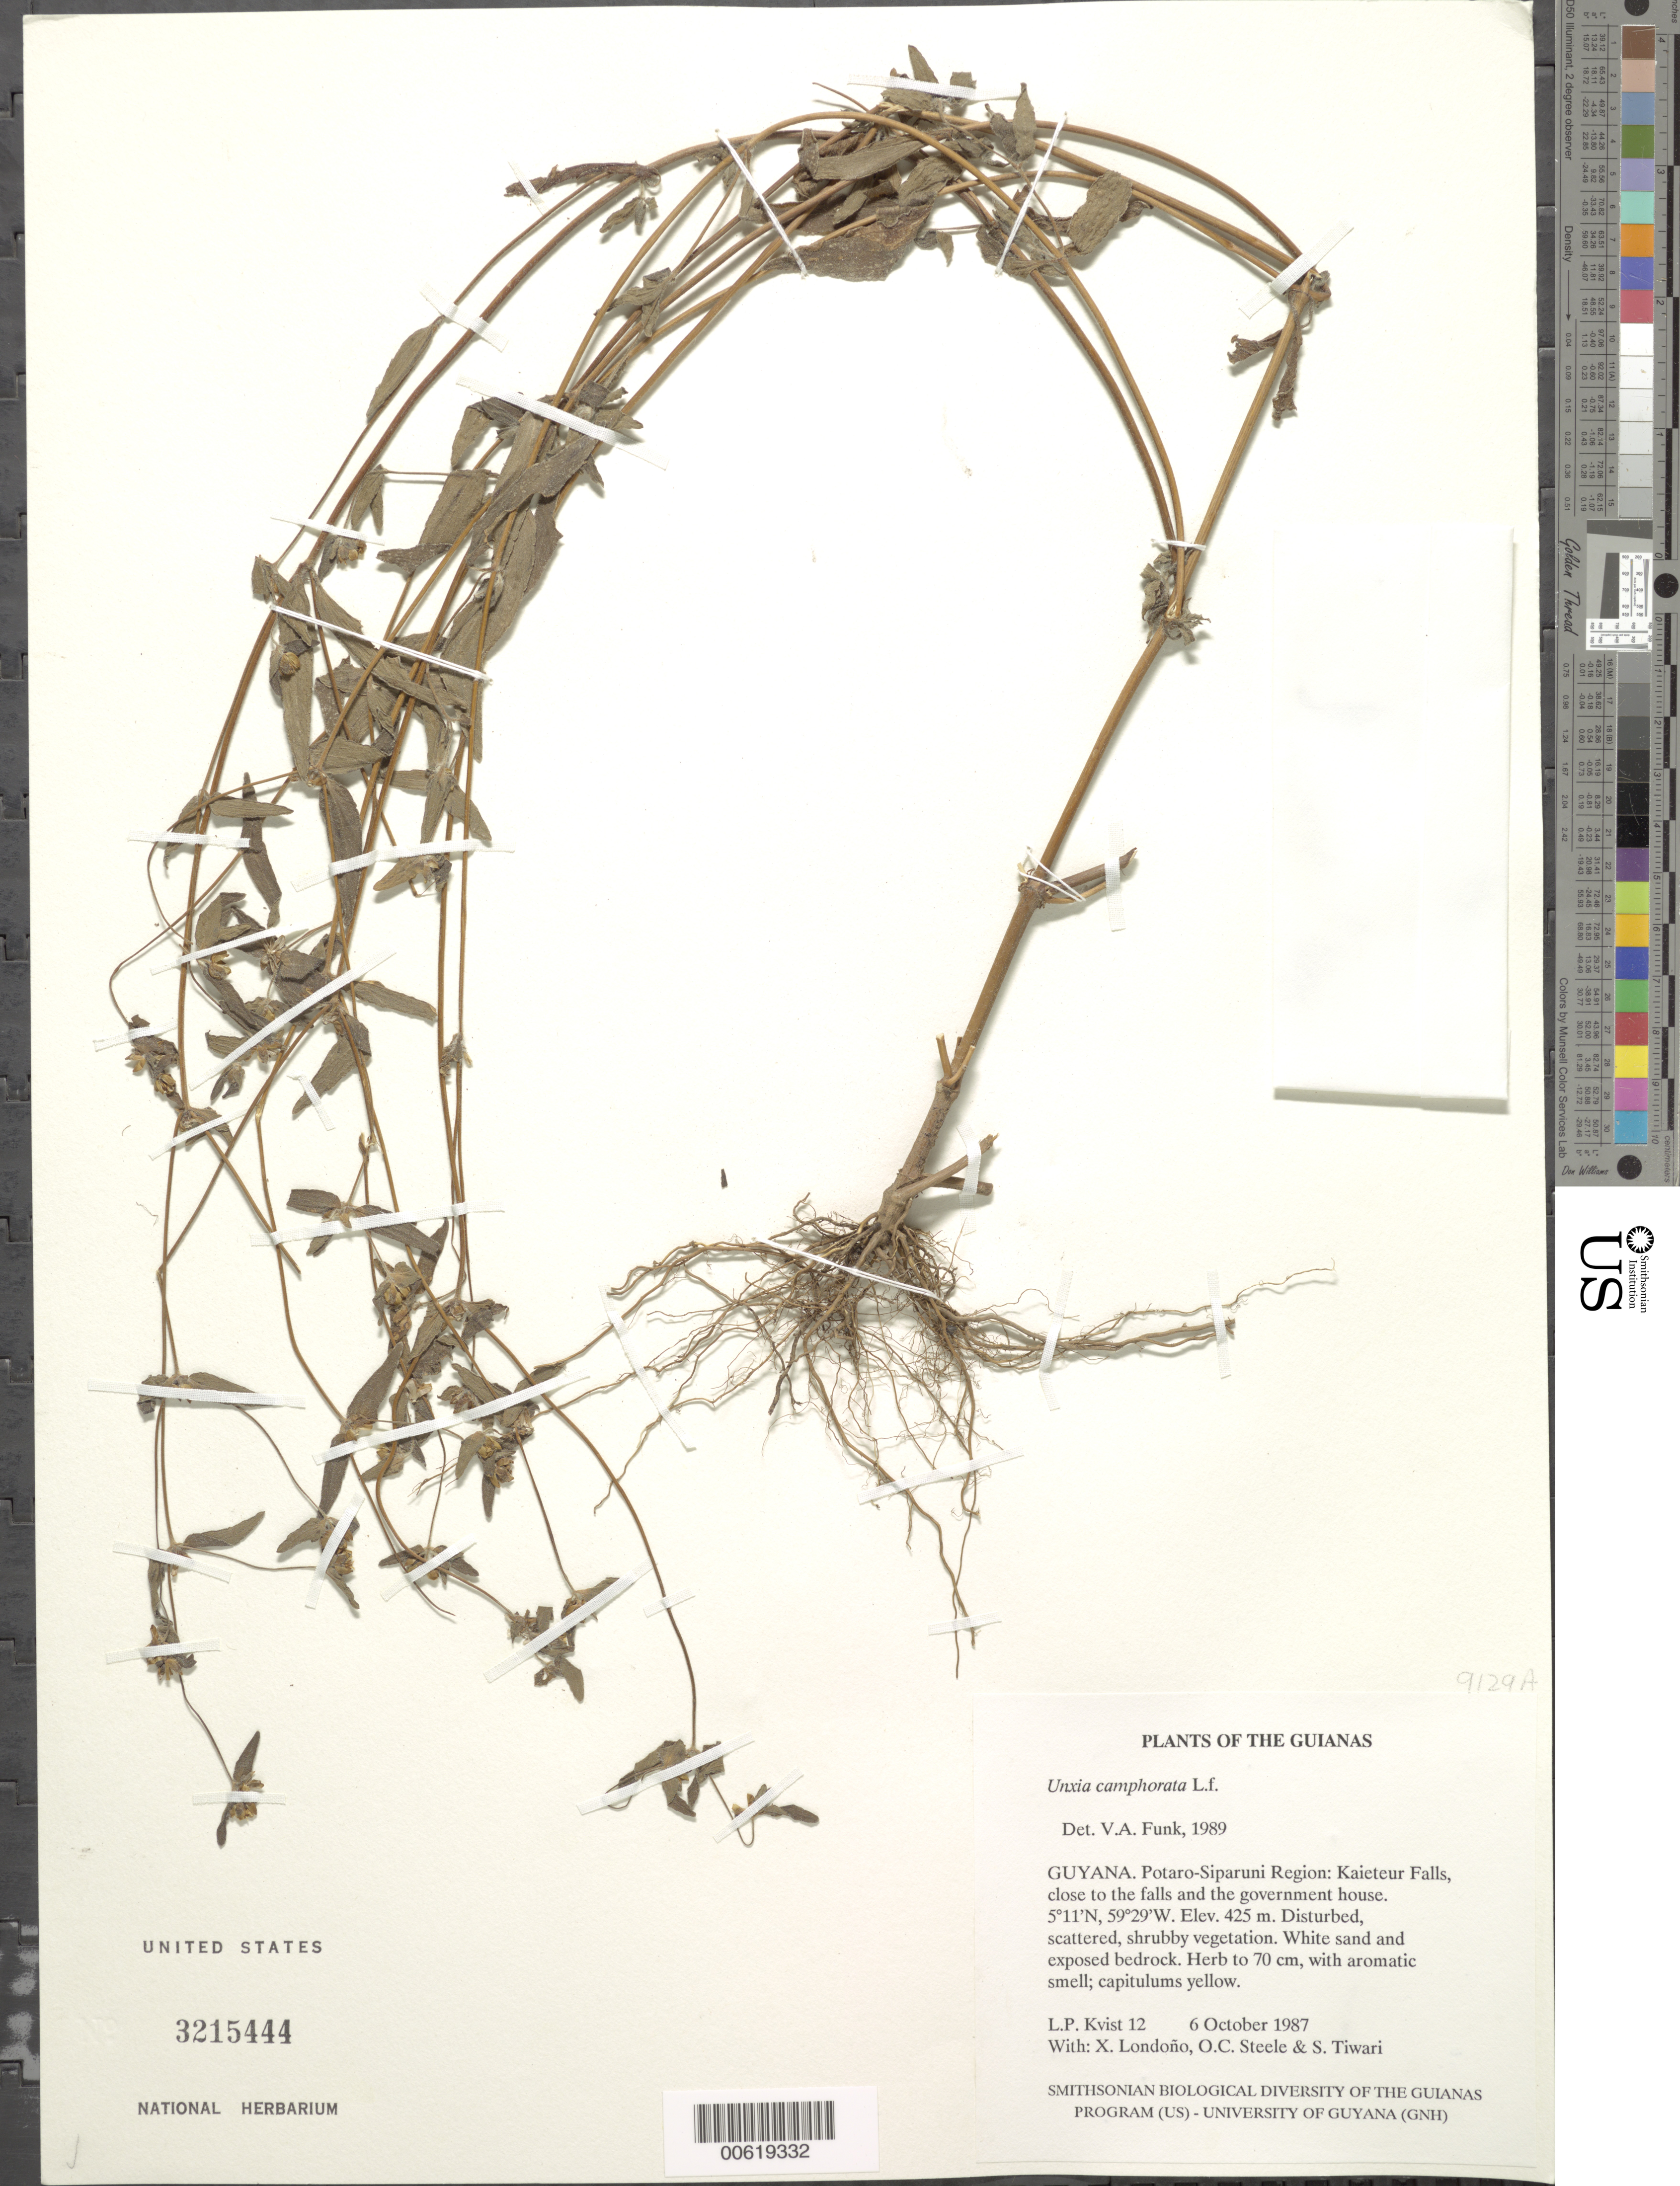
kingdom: Plantae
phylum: Tracheophyta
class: Magnoliopsida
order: Asterales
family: Asteraceae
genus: Unxia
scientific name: Unxia camphorata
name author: L. f.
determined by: Funk, Vicki A., (BOT), Smithsonian Institution - National Museum of Natural History (UNITED STATES)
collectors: L. P. Kvist, X. Londoño, O. C. Steele & S. Tiwari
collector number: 12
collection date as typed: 6 October 1987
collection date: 1987-10-06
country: Guyana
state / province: Potaro-Siparuni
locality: Kaieteur Falls, close to the falls and the government house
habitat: Disturbed, scattered, shrubby vegetation. White sand and exposed bedrock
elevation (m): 425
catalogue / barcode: US 3215444